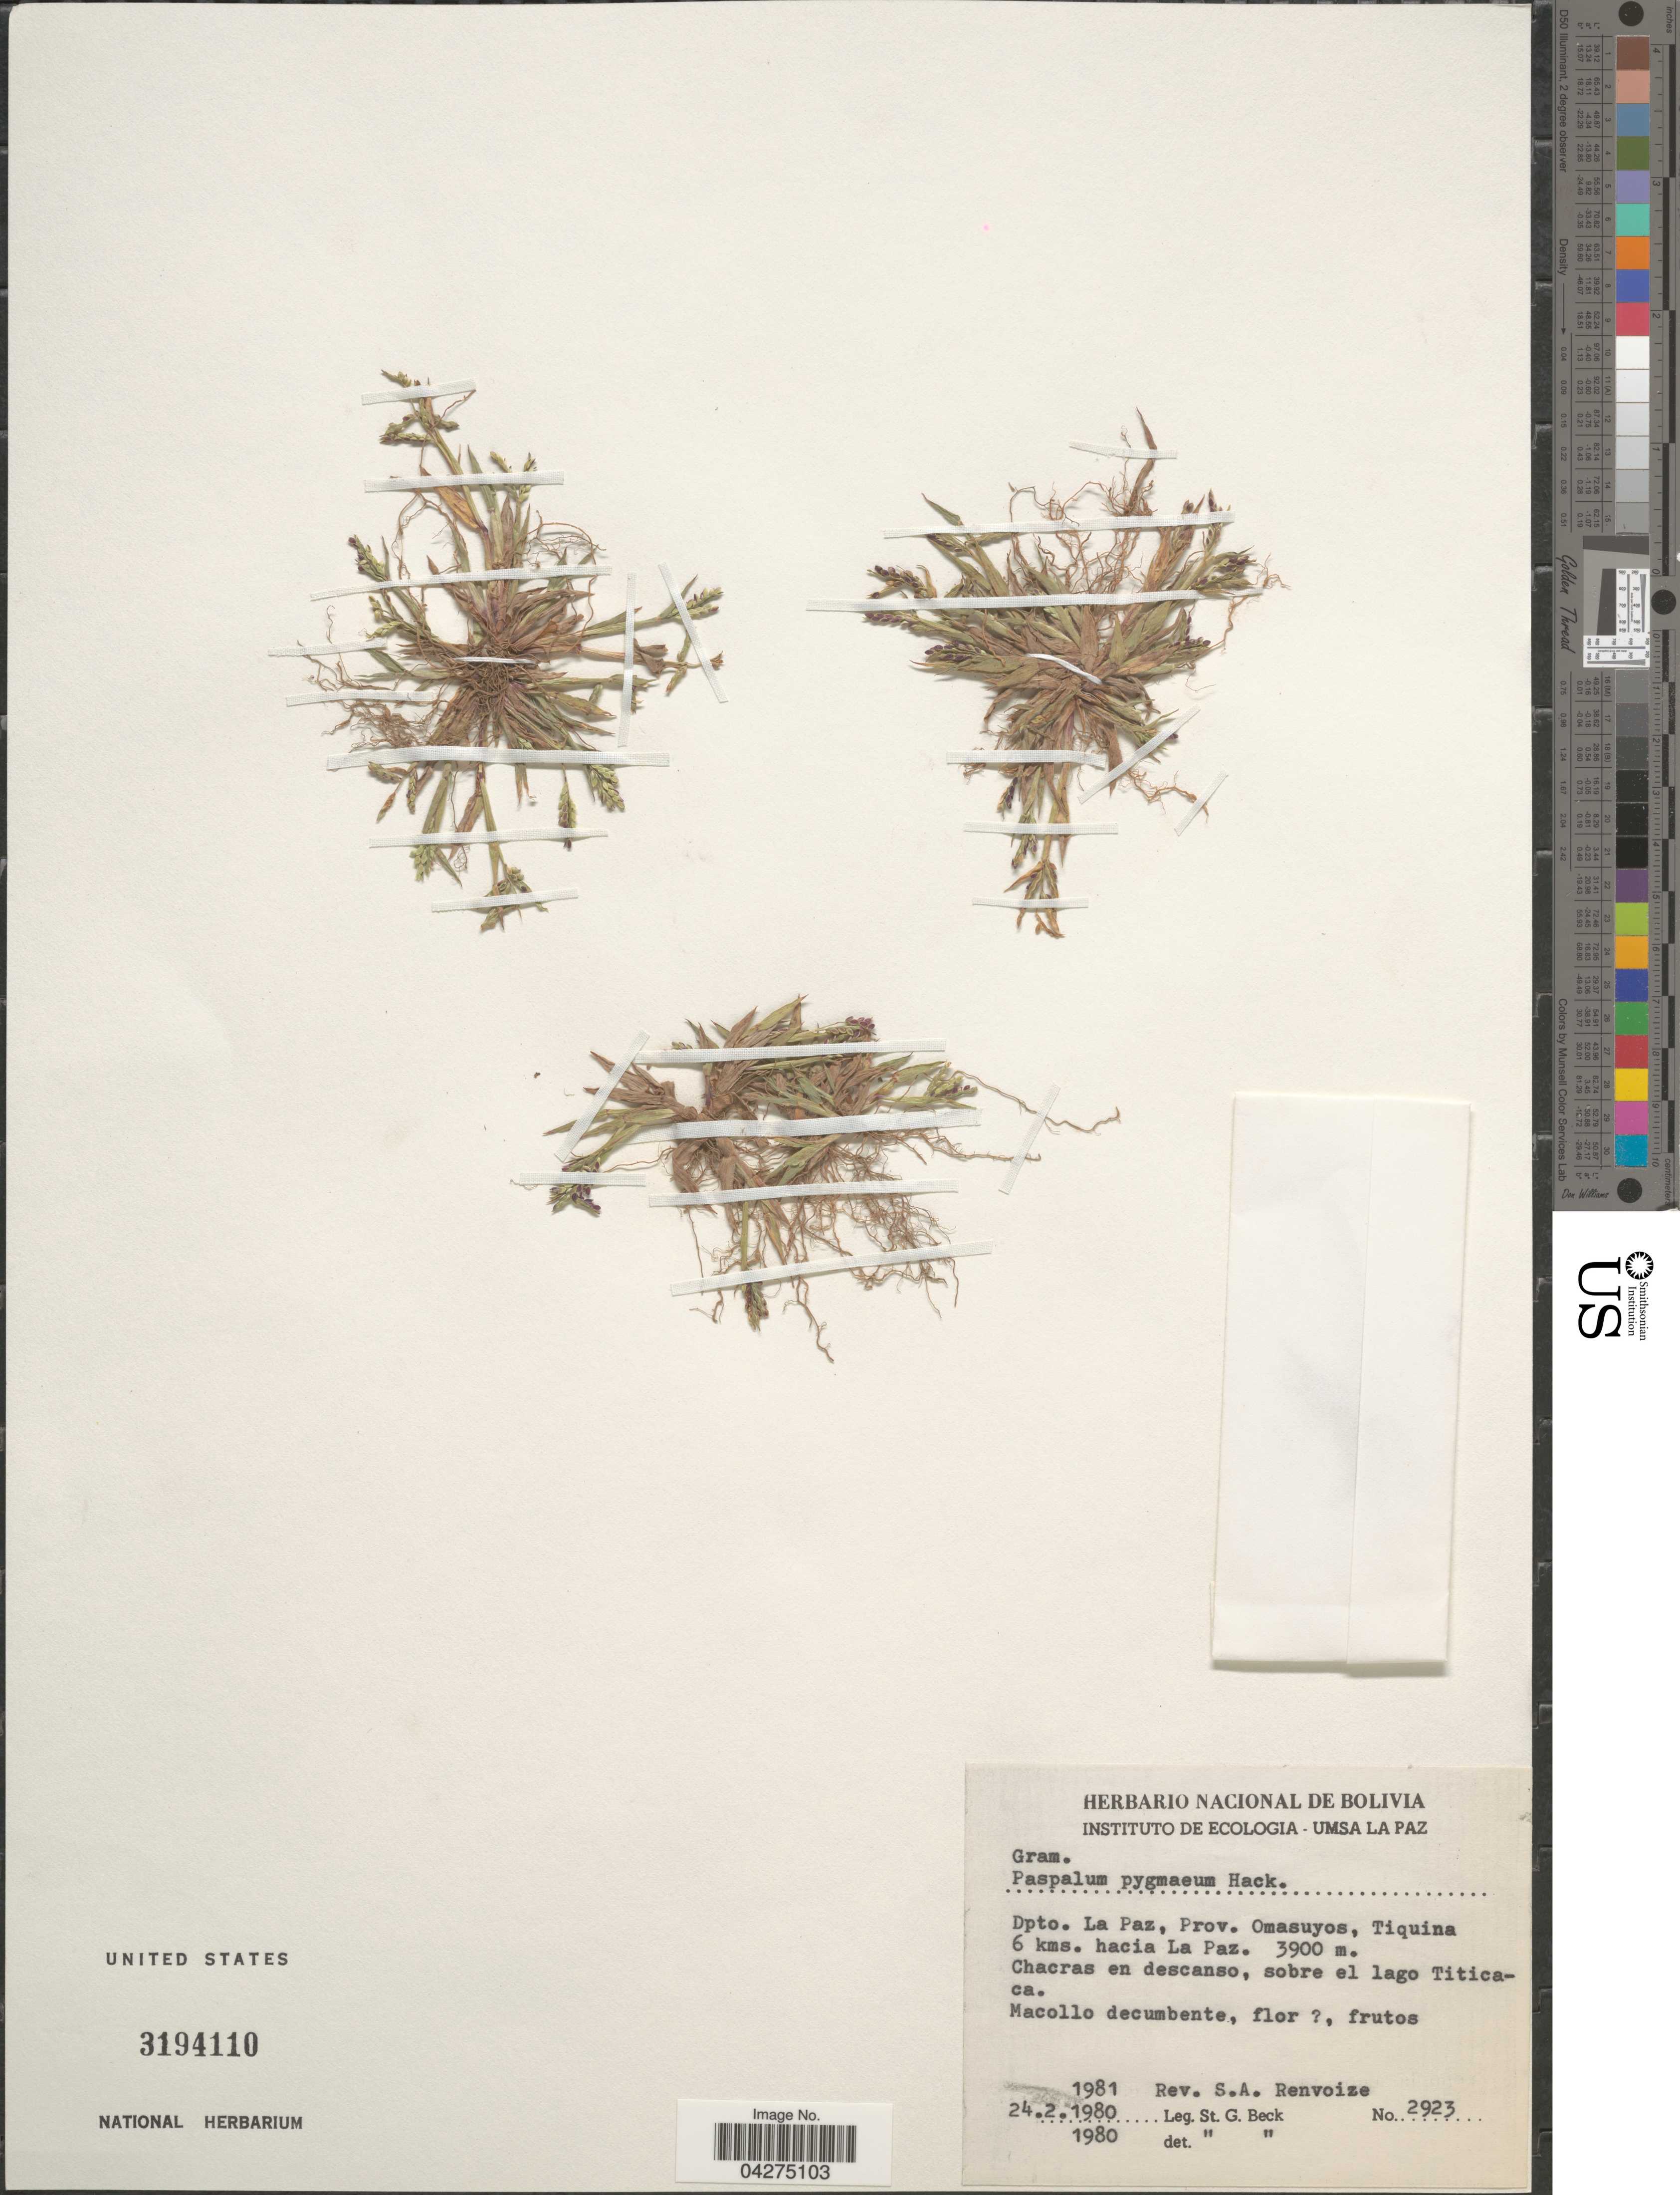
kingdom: Plantae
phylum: Tracheophyta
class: Liliopsida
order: Poales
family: Poaceae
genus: Paspalum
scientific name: Paspalum pygmaeum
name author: Hack.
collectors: S. A. Renvoize & S. G. Beck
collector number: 2923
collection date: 1980-02-24/1981-02-24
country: Bolivia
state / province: La Paz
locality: Dpto. La Paz, Prov. Omasuyos, Tiquina 6 kms. hacia La Paz. Chacras en descanso, sobre el lago Titicaca.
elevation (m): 3900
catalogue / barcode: US 3194110